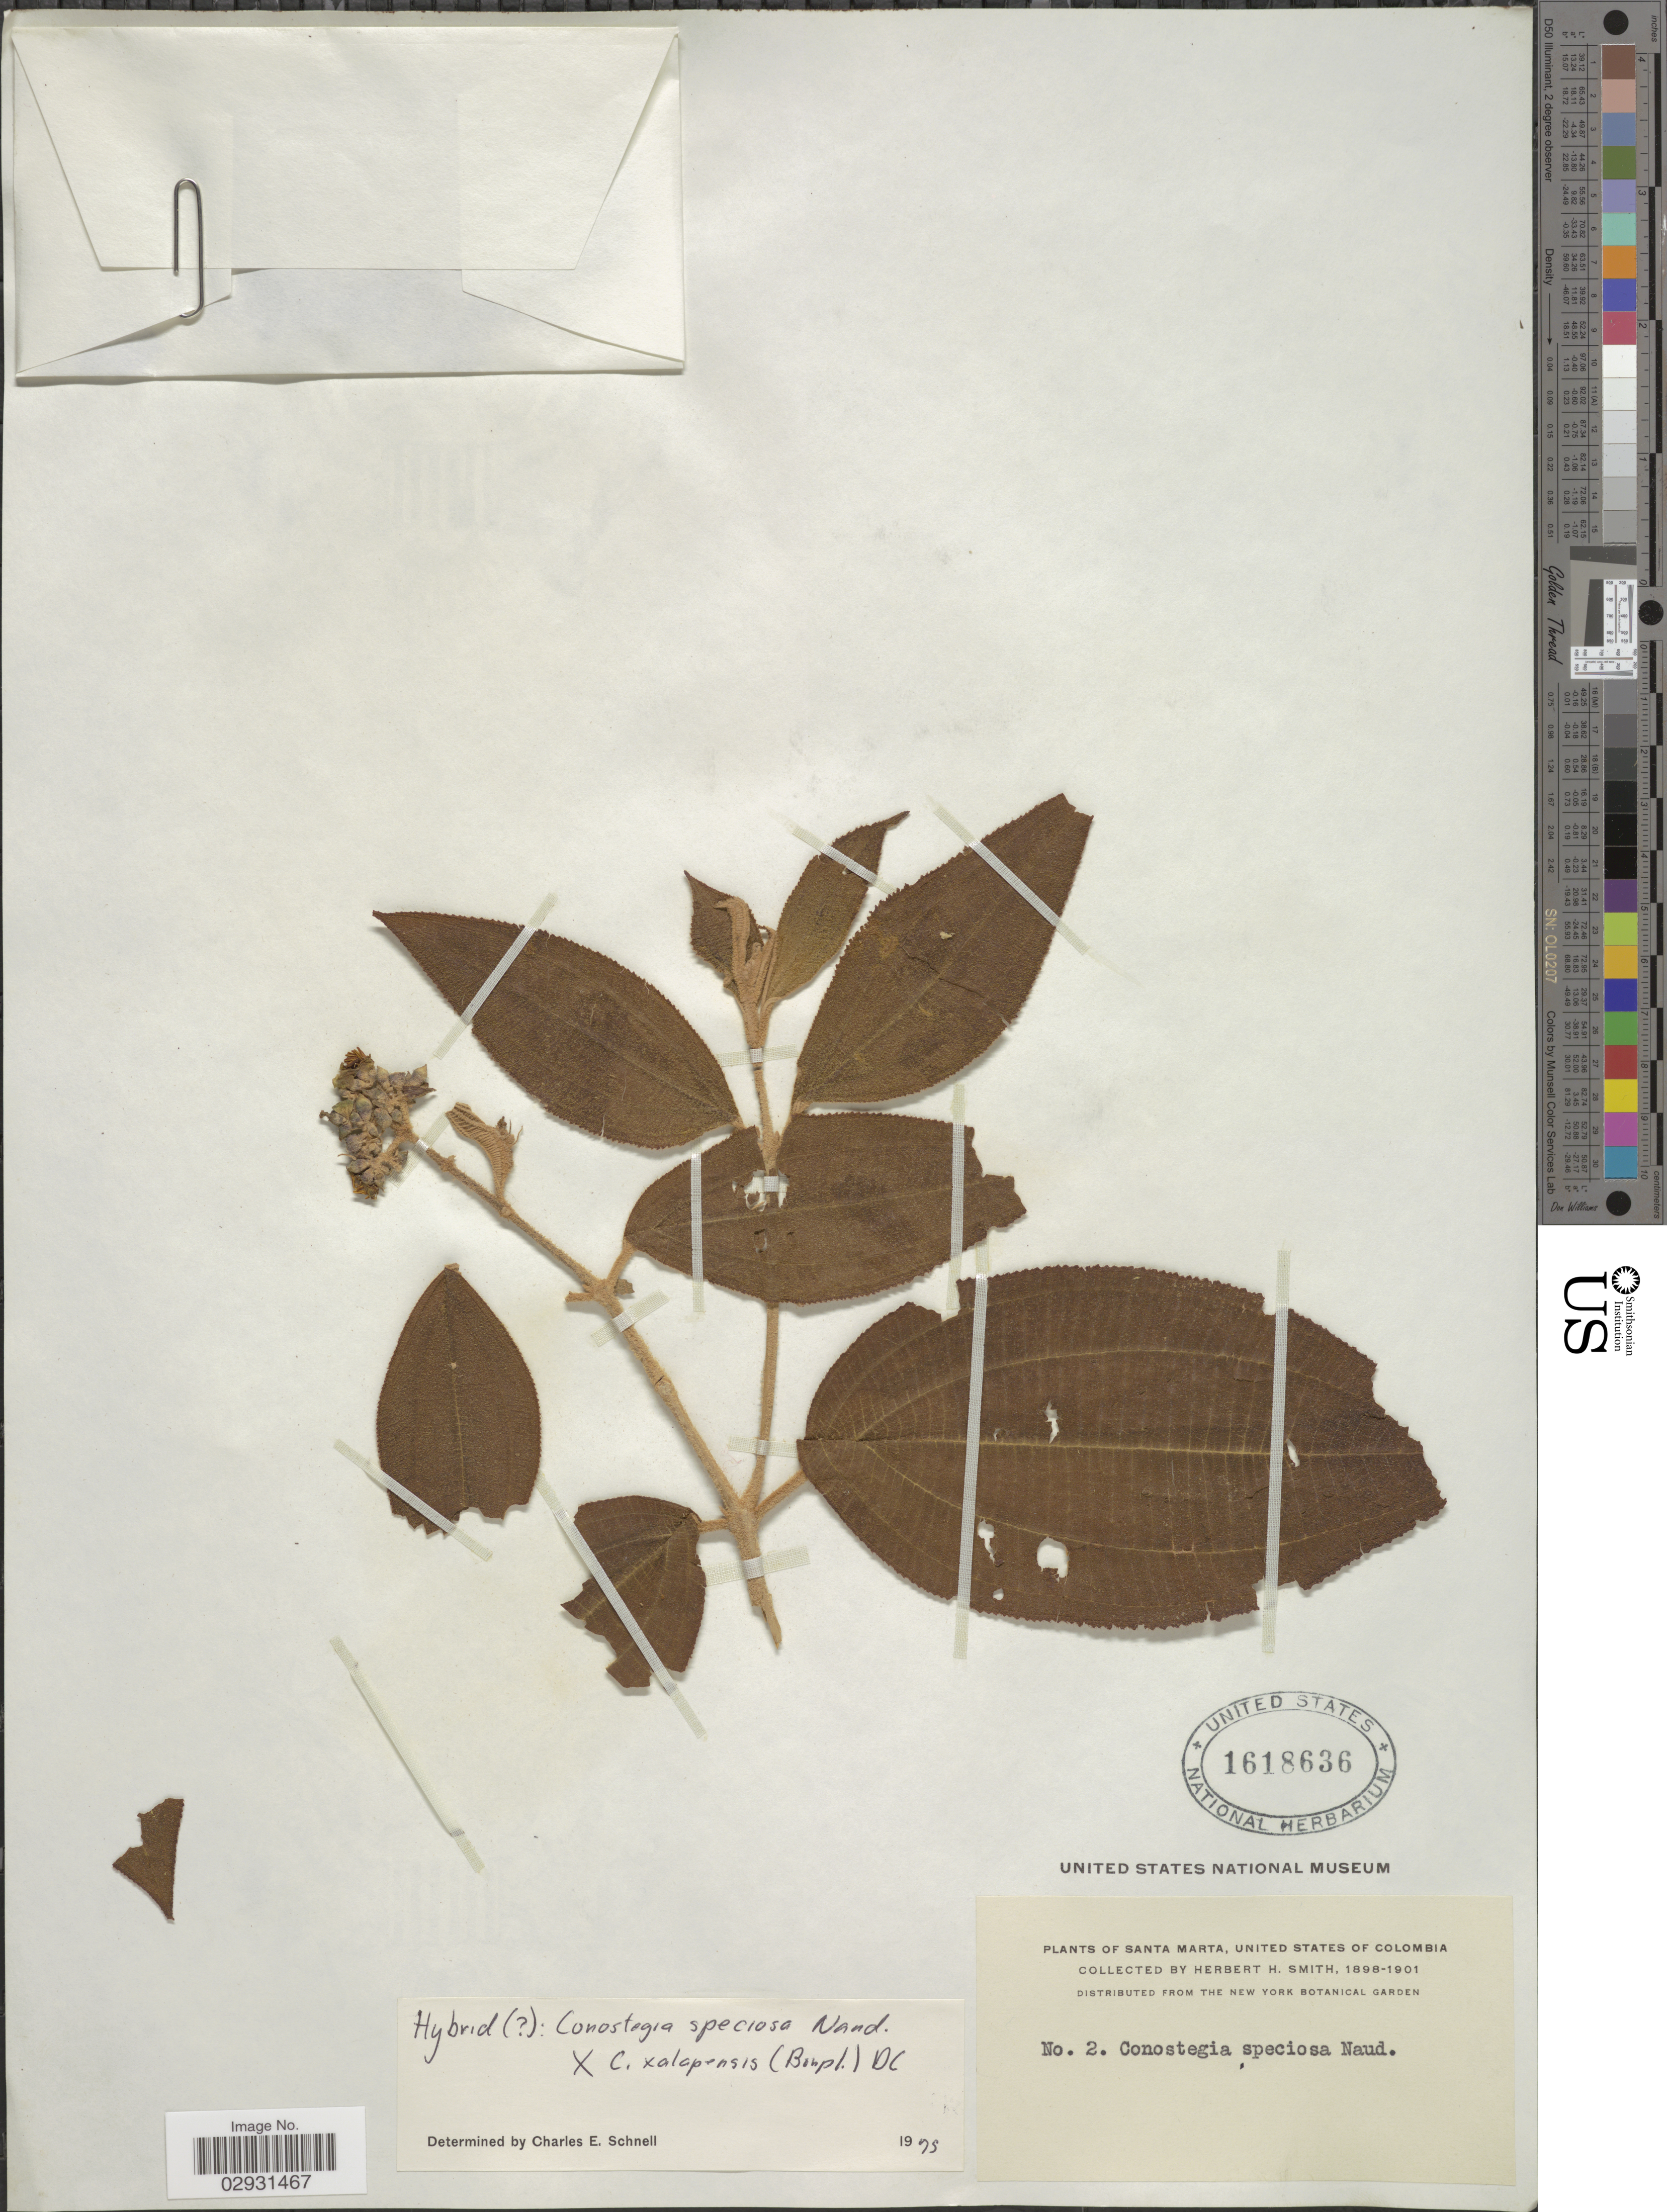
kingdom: Plantae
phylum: Tracheophyta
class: Magnoliopsida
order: Myrtales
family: Melastomataceae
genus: Conostegia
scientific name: Conostegia speciosa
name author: Naudin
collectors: Herbert H. Smith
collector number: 2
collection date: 1898/1901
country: Colombia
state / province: Magdalena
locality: Santa Marta, United States of Colombia.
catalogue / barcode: US 1618636